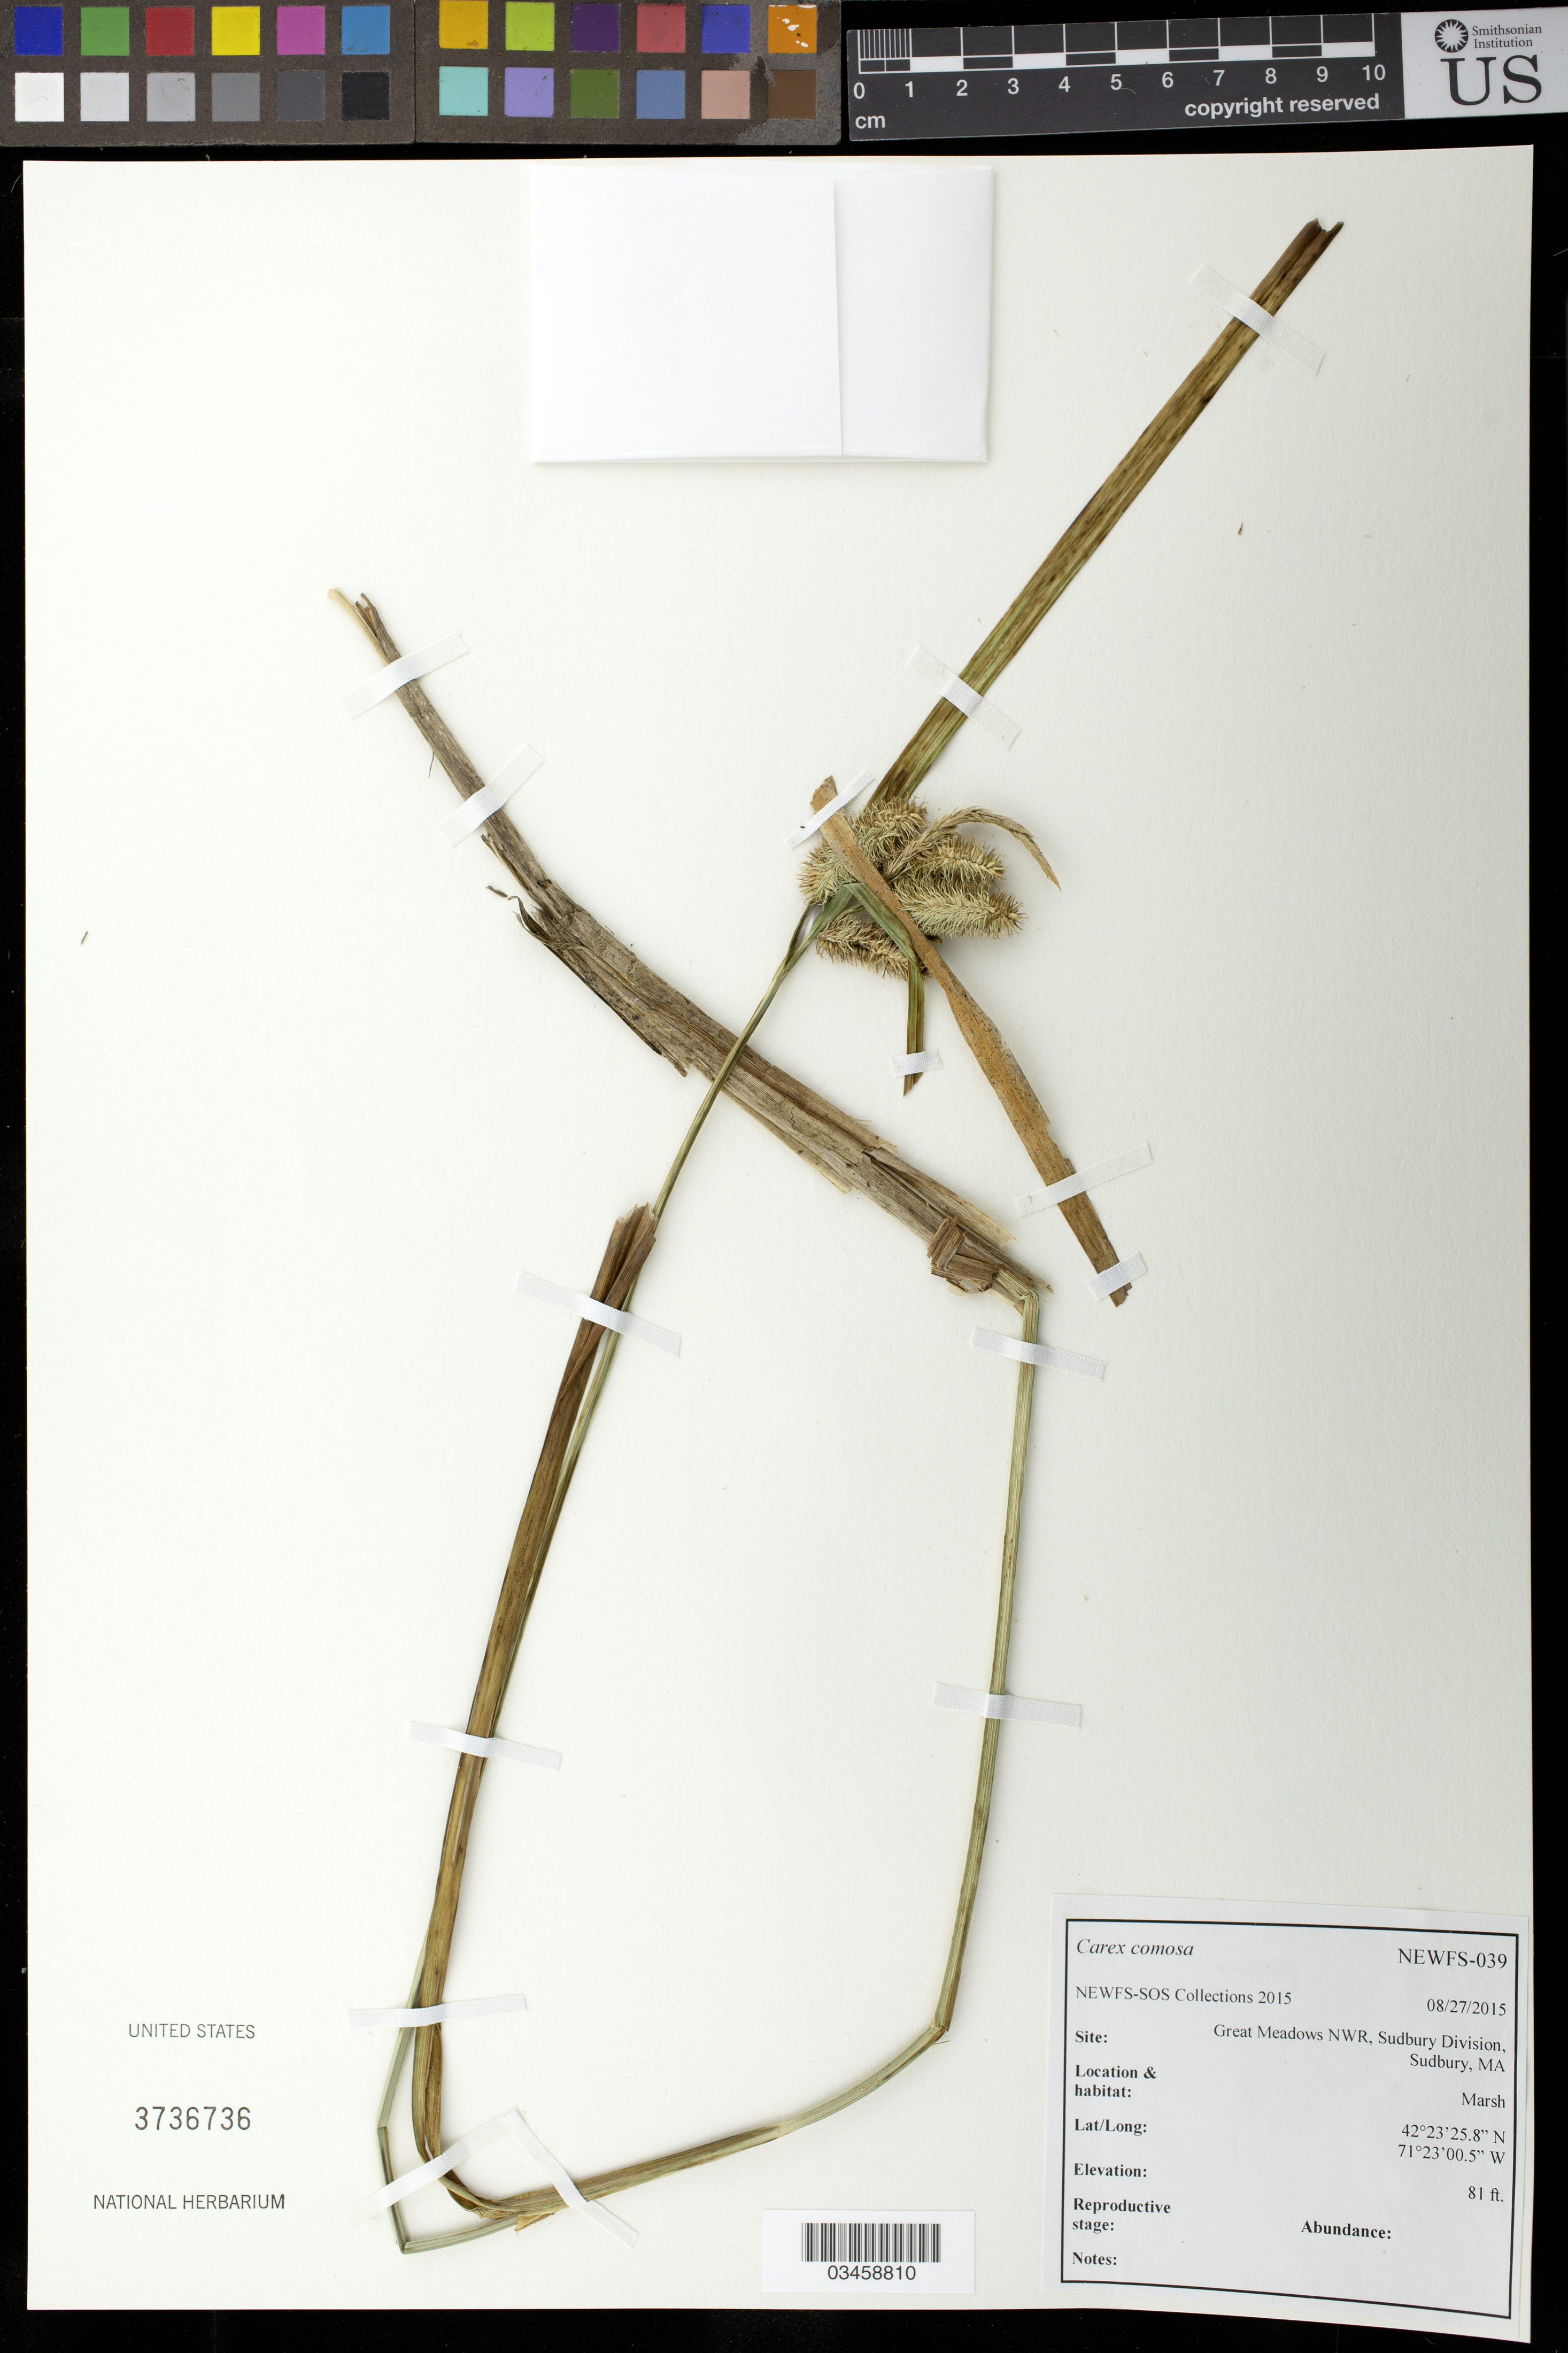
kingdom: Plantae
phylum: Tracheophyta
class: Liliopsida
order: Poales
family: Cyperaceae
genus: Carex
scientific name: Carex comosa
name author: Boott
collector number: NEWFS-039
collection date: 2015-08-27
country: United States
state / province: Massachusetts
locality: Great Meadows NWR, Sudbury Division, Sudbury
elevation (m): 25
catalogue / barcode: US 3736736